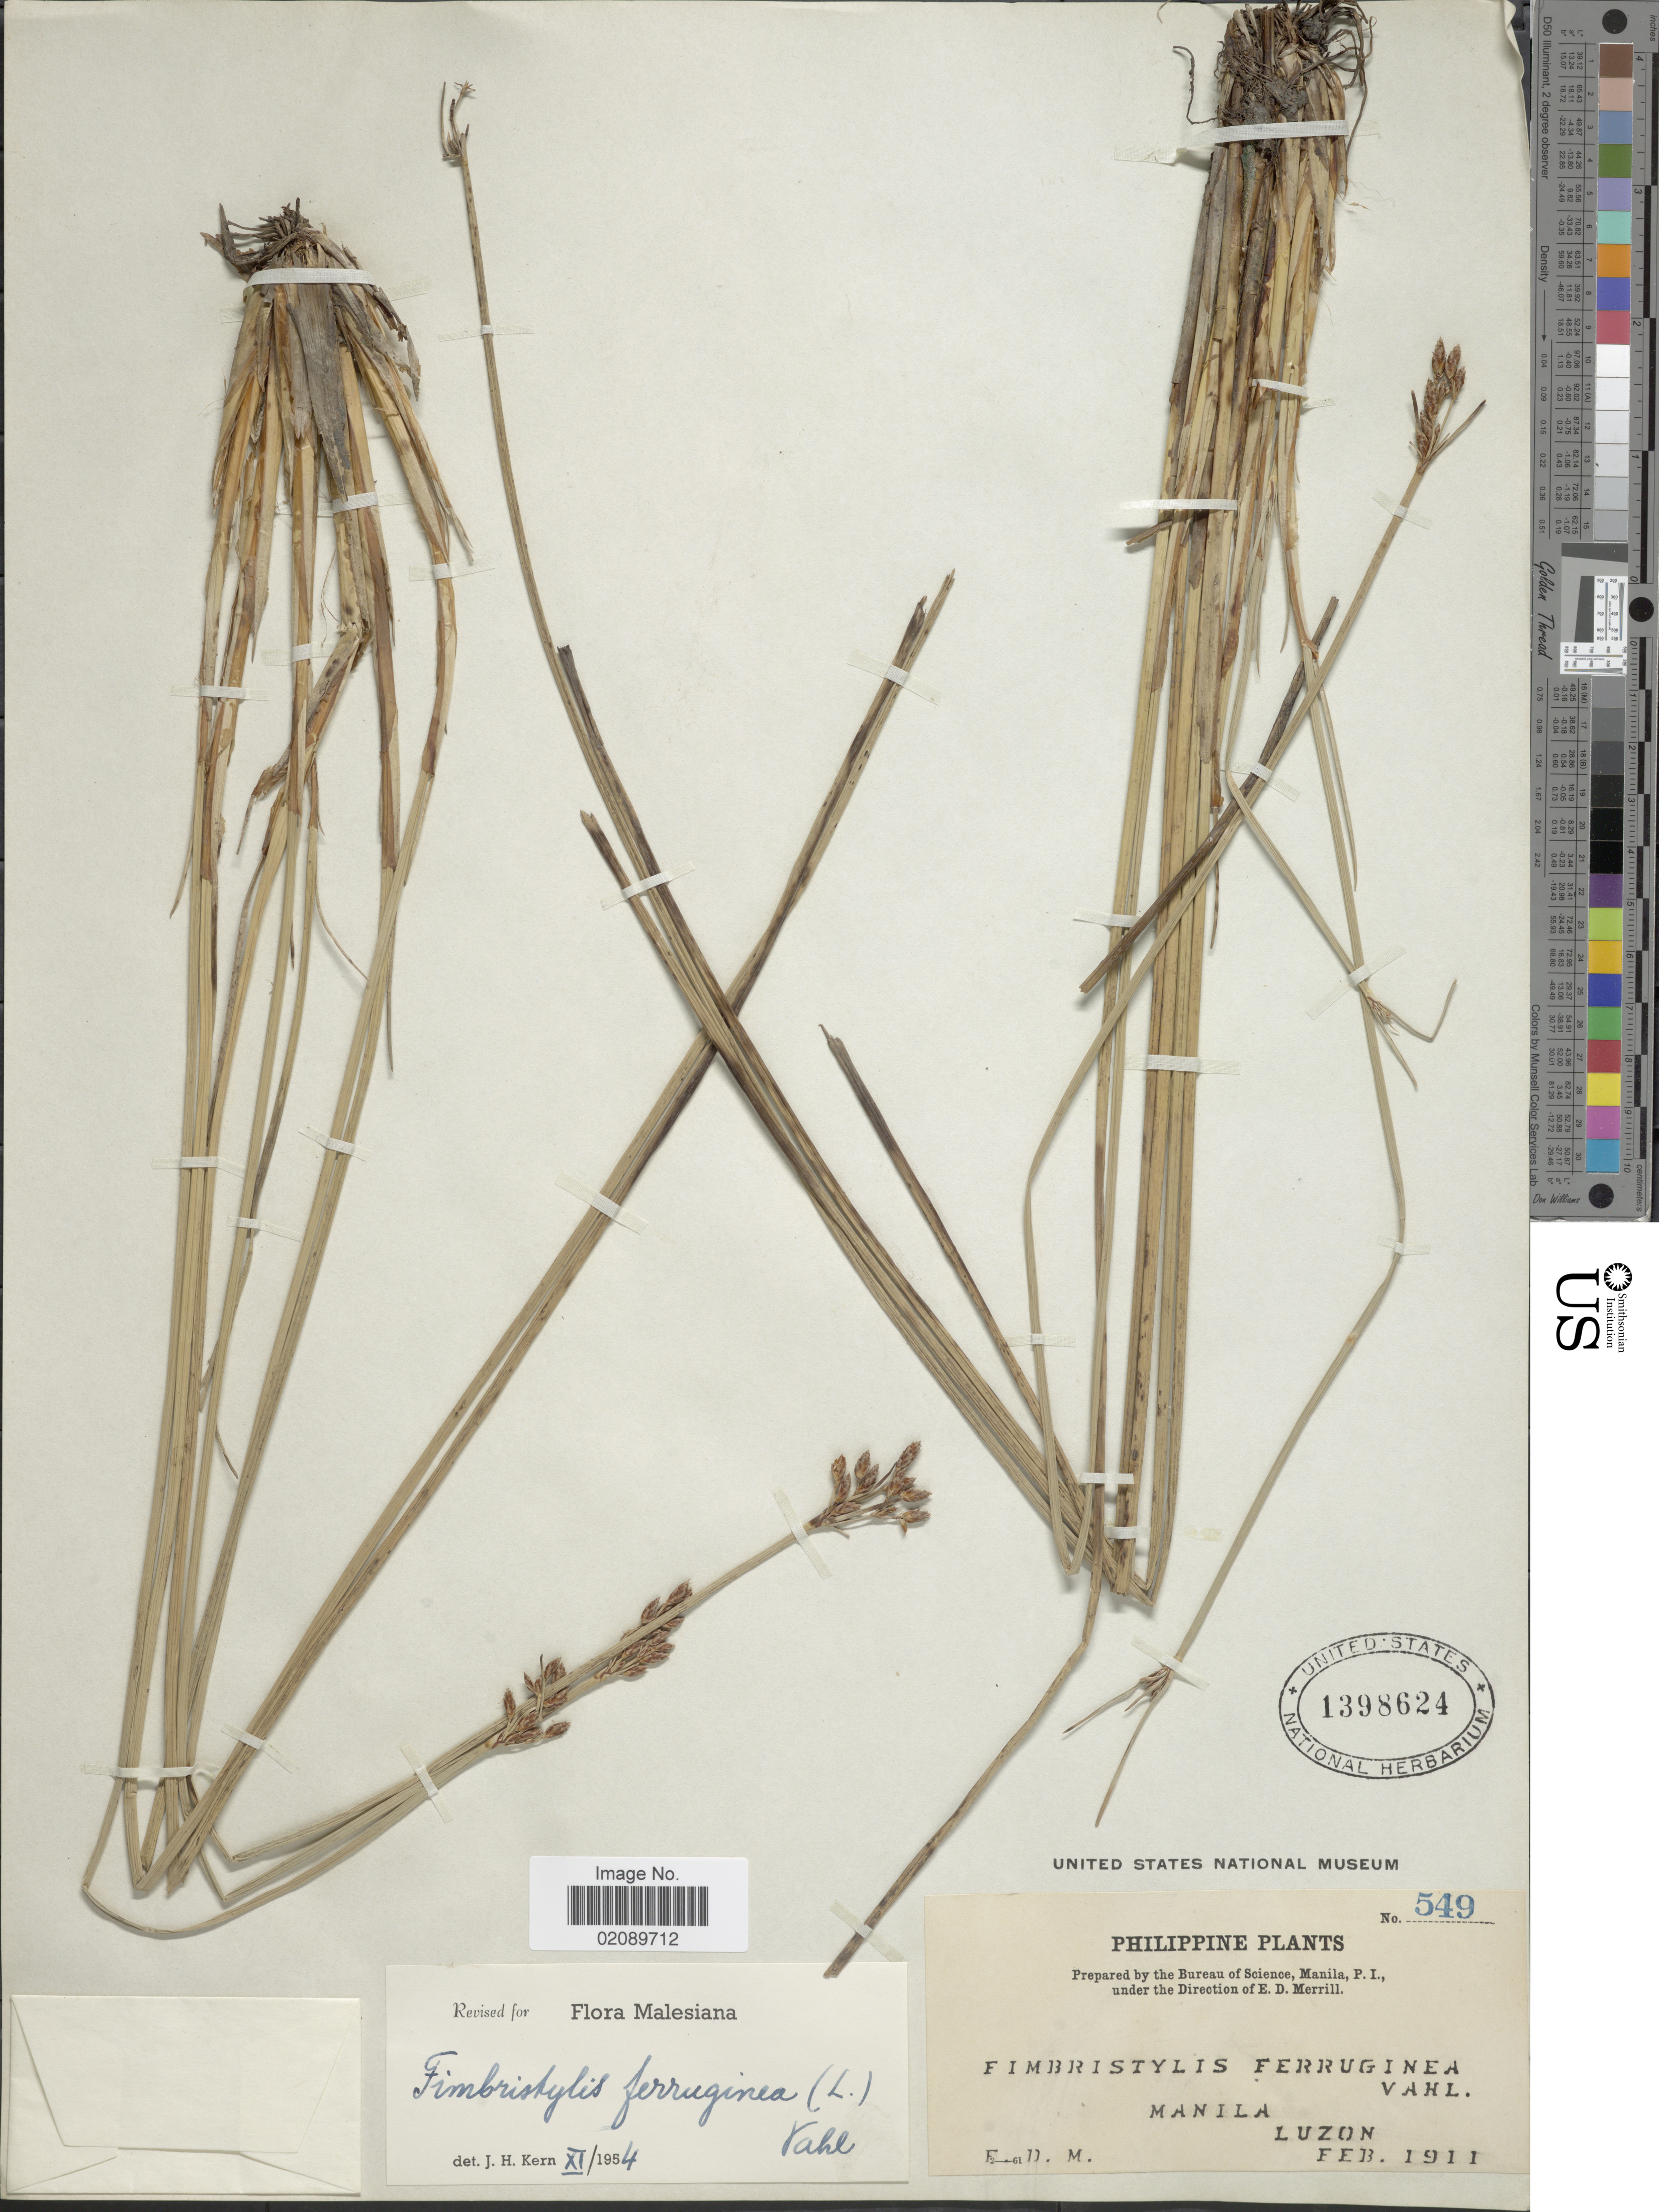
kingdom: Plantae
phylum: Tracheophyta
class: Liliopsida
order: Poales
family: Cyperaceae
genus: Fimbristylis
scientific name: Fimbristylis ferruginea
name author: (L.) Vahl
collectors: E. D. Merrill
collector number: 549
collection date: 1911-02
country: Philippines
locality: Manila, Luzon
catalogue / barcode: US 1398624